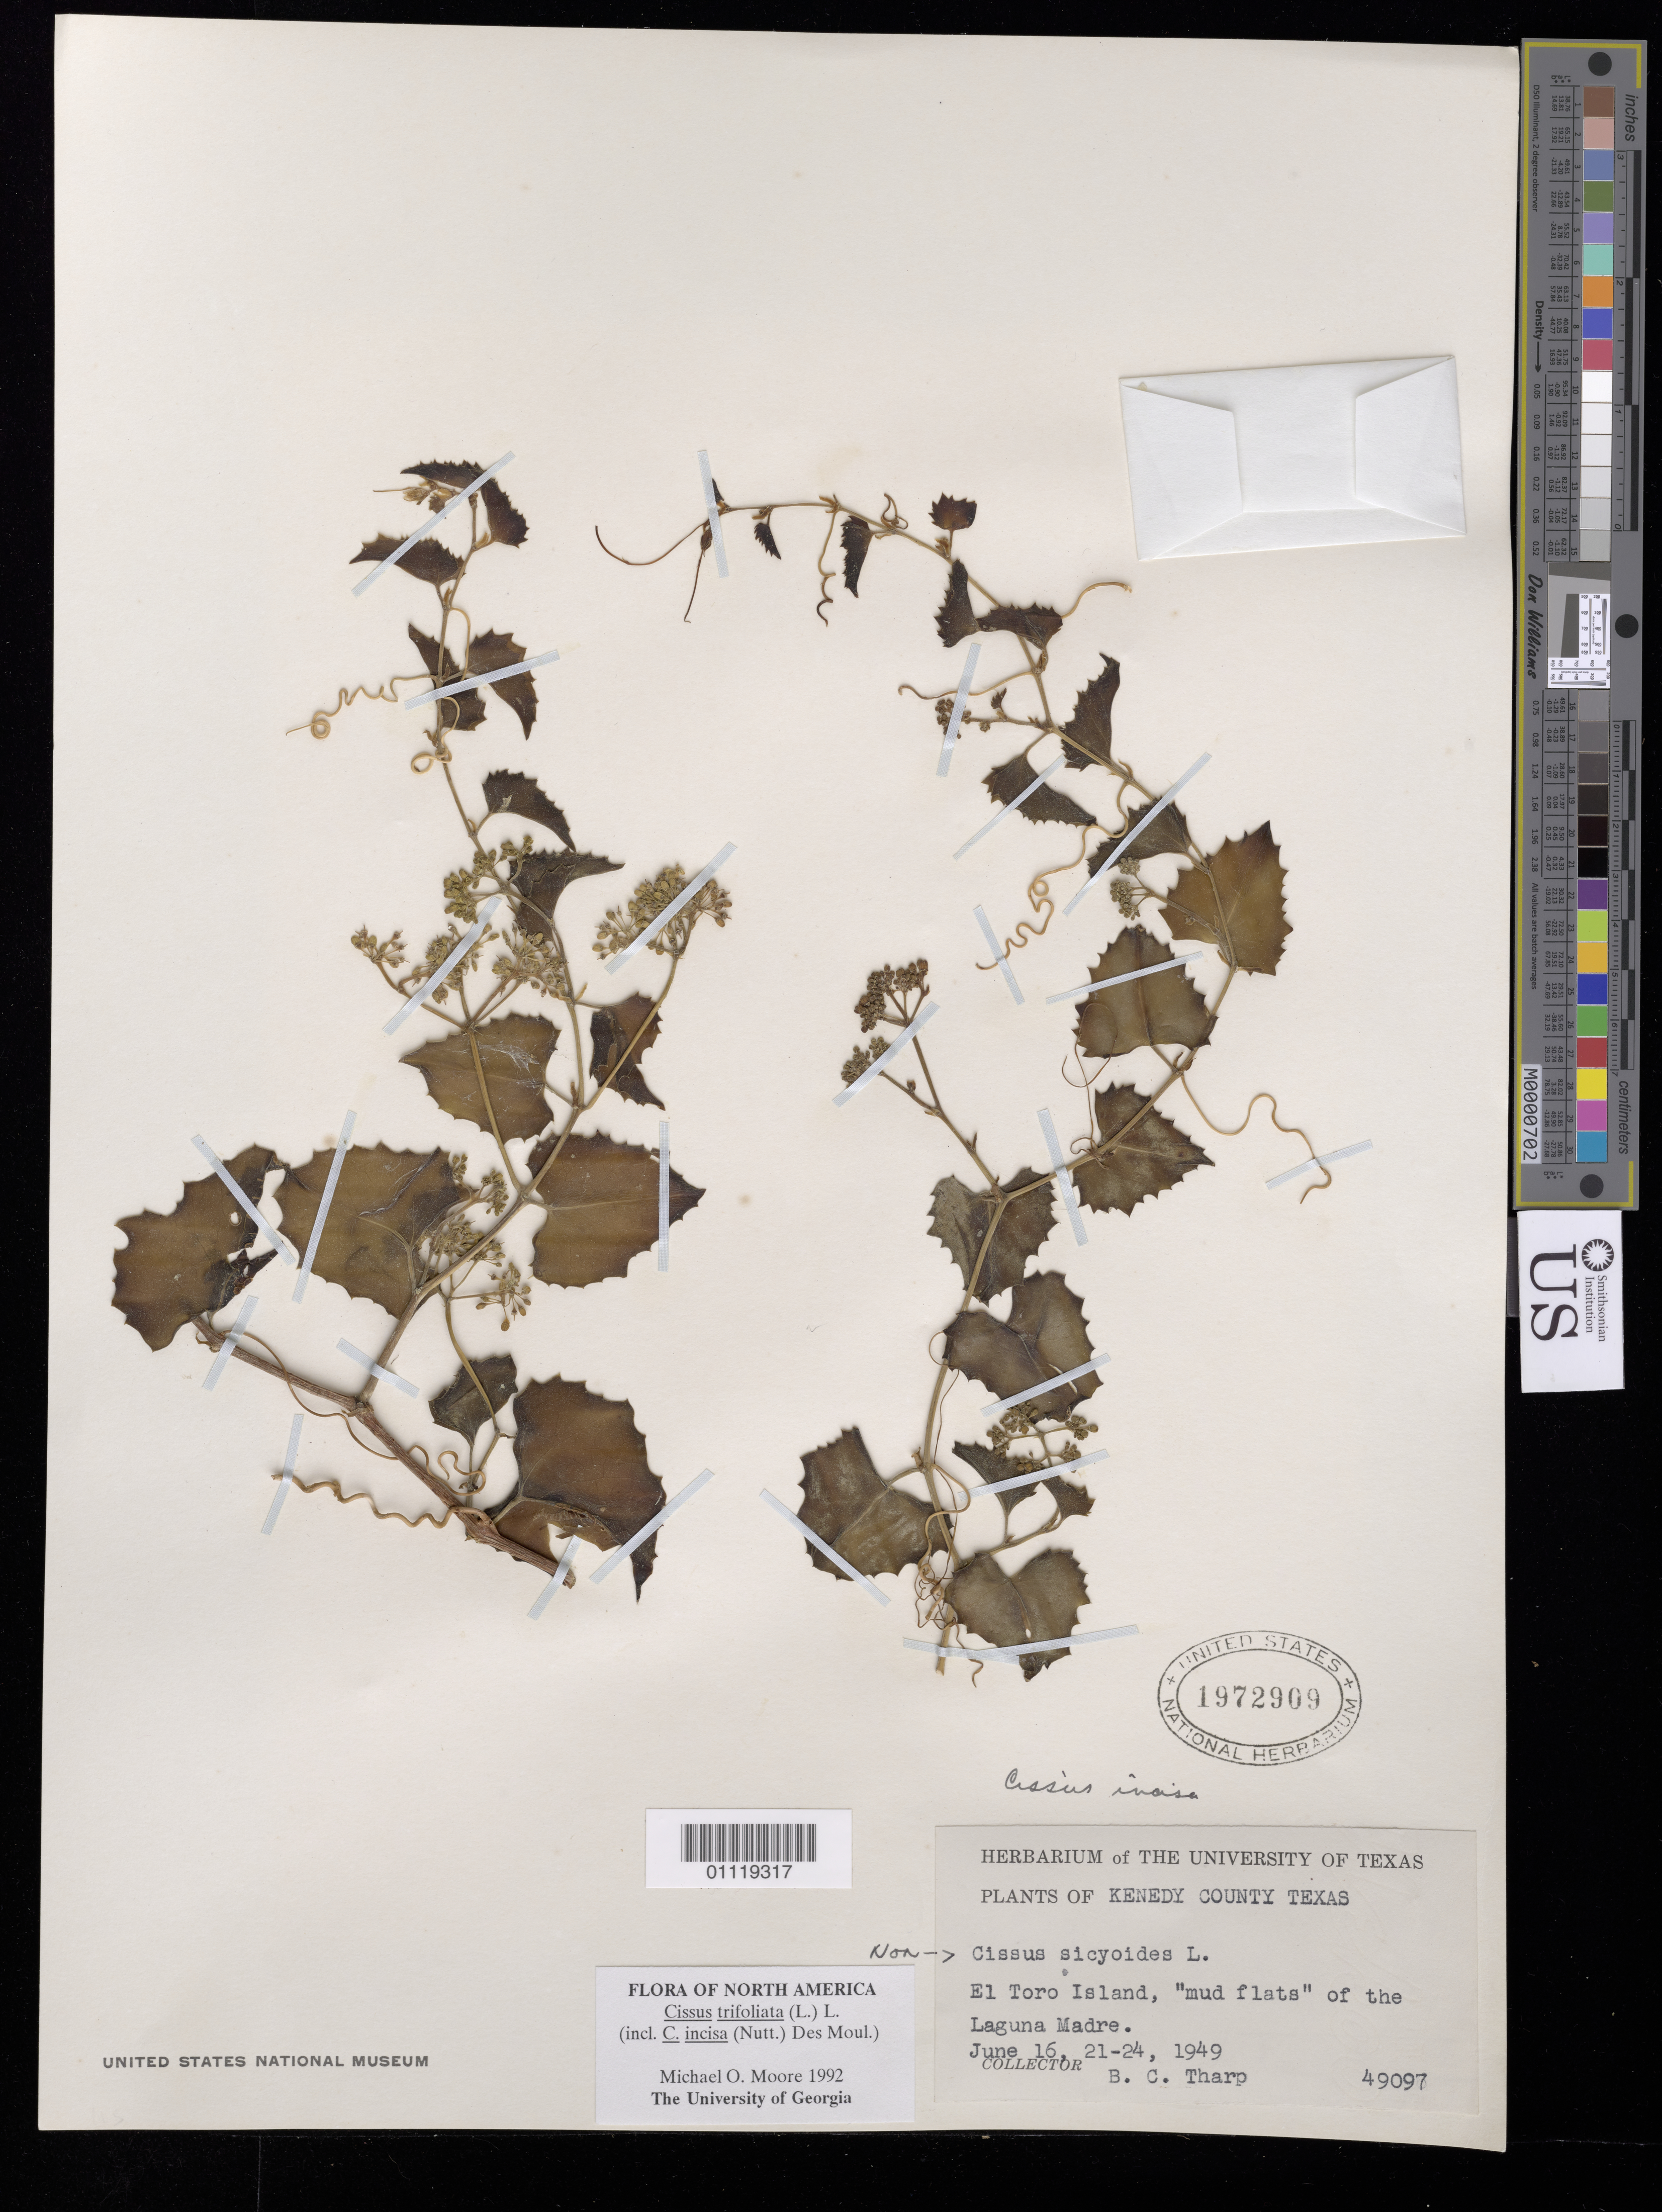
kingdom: Plantae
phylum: Tracheophyta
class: Magnoliopsida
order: Vitales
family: Vitaceae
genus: Cissus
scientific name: Cissus trifoliata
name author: (L.) L.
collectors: B. C. Tharp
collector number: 49097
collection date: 1949-06-16/1949-06-24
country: United States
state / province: Texas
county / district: Kenedy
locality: El Toro Island, "mud flats" of the Laguna Madre.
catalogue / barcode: US 1972909